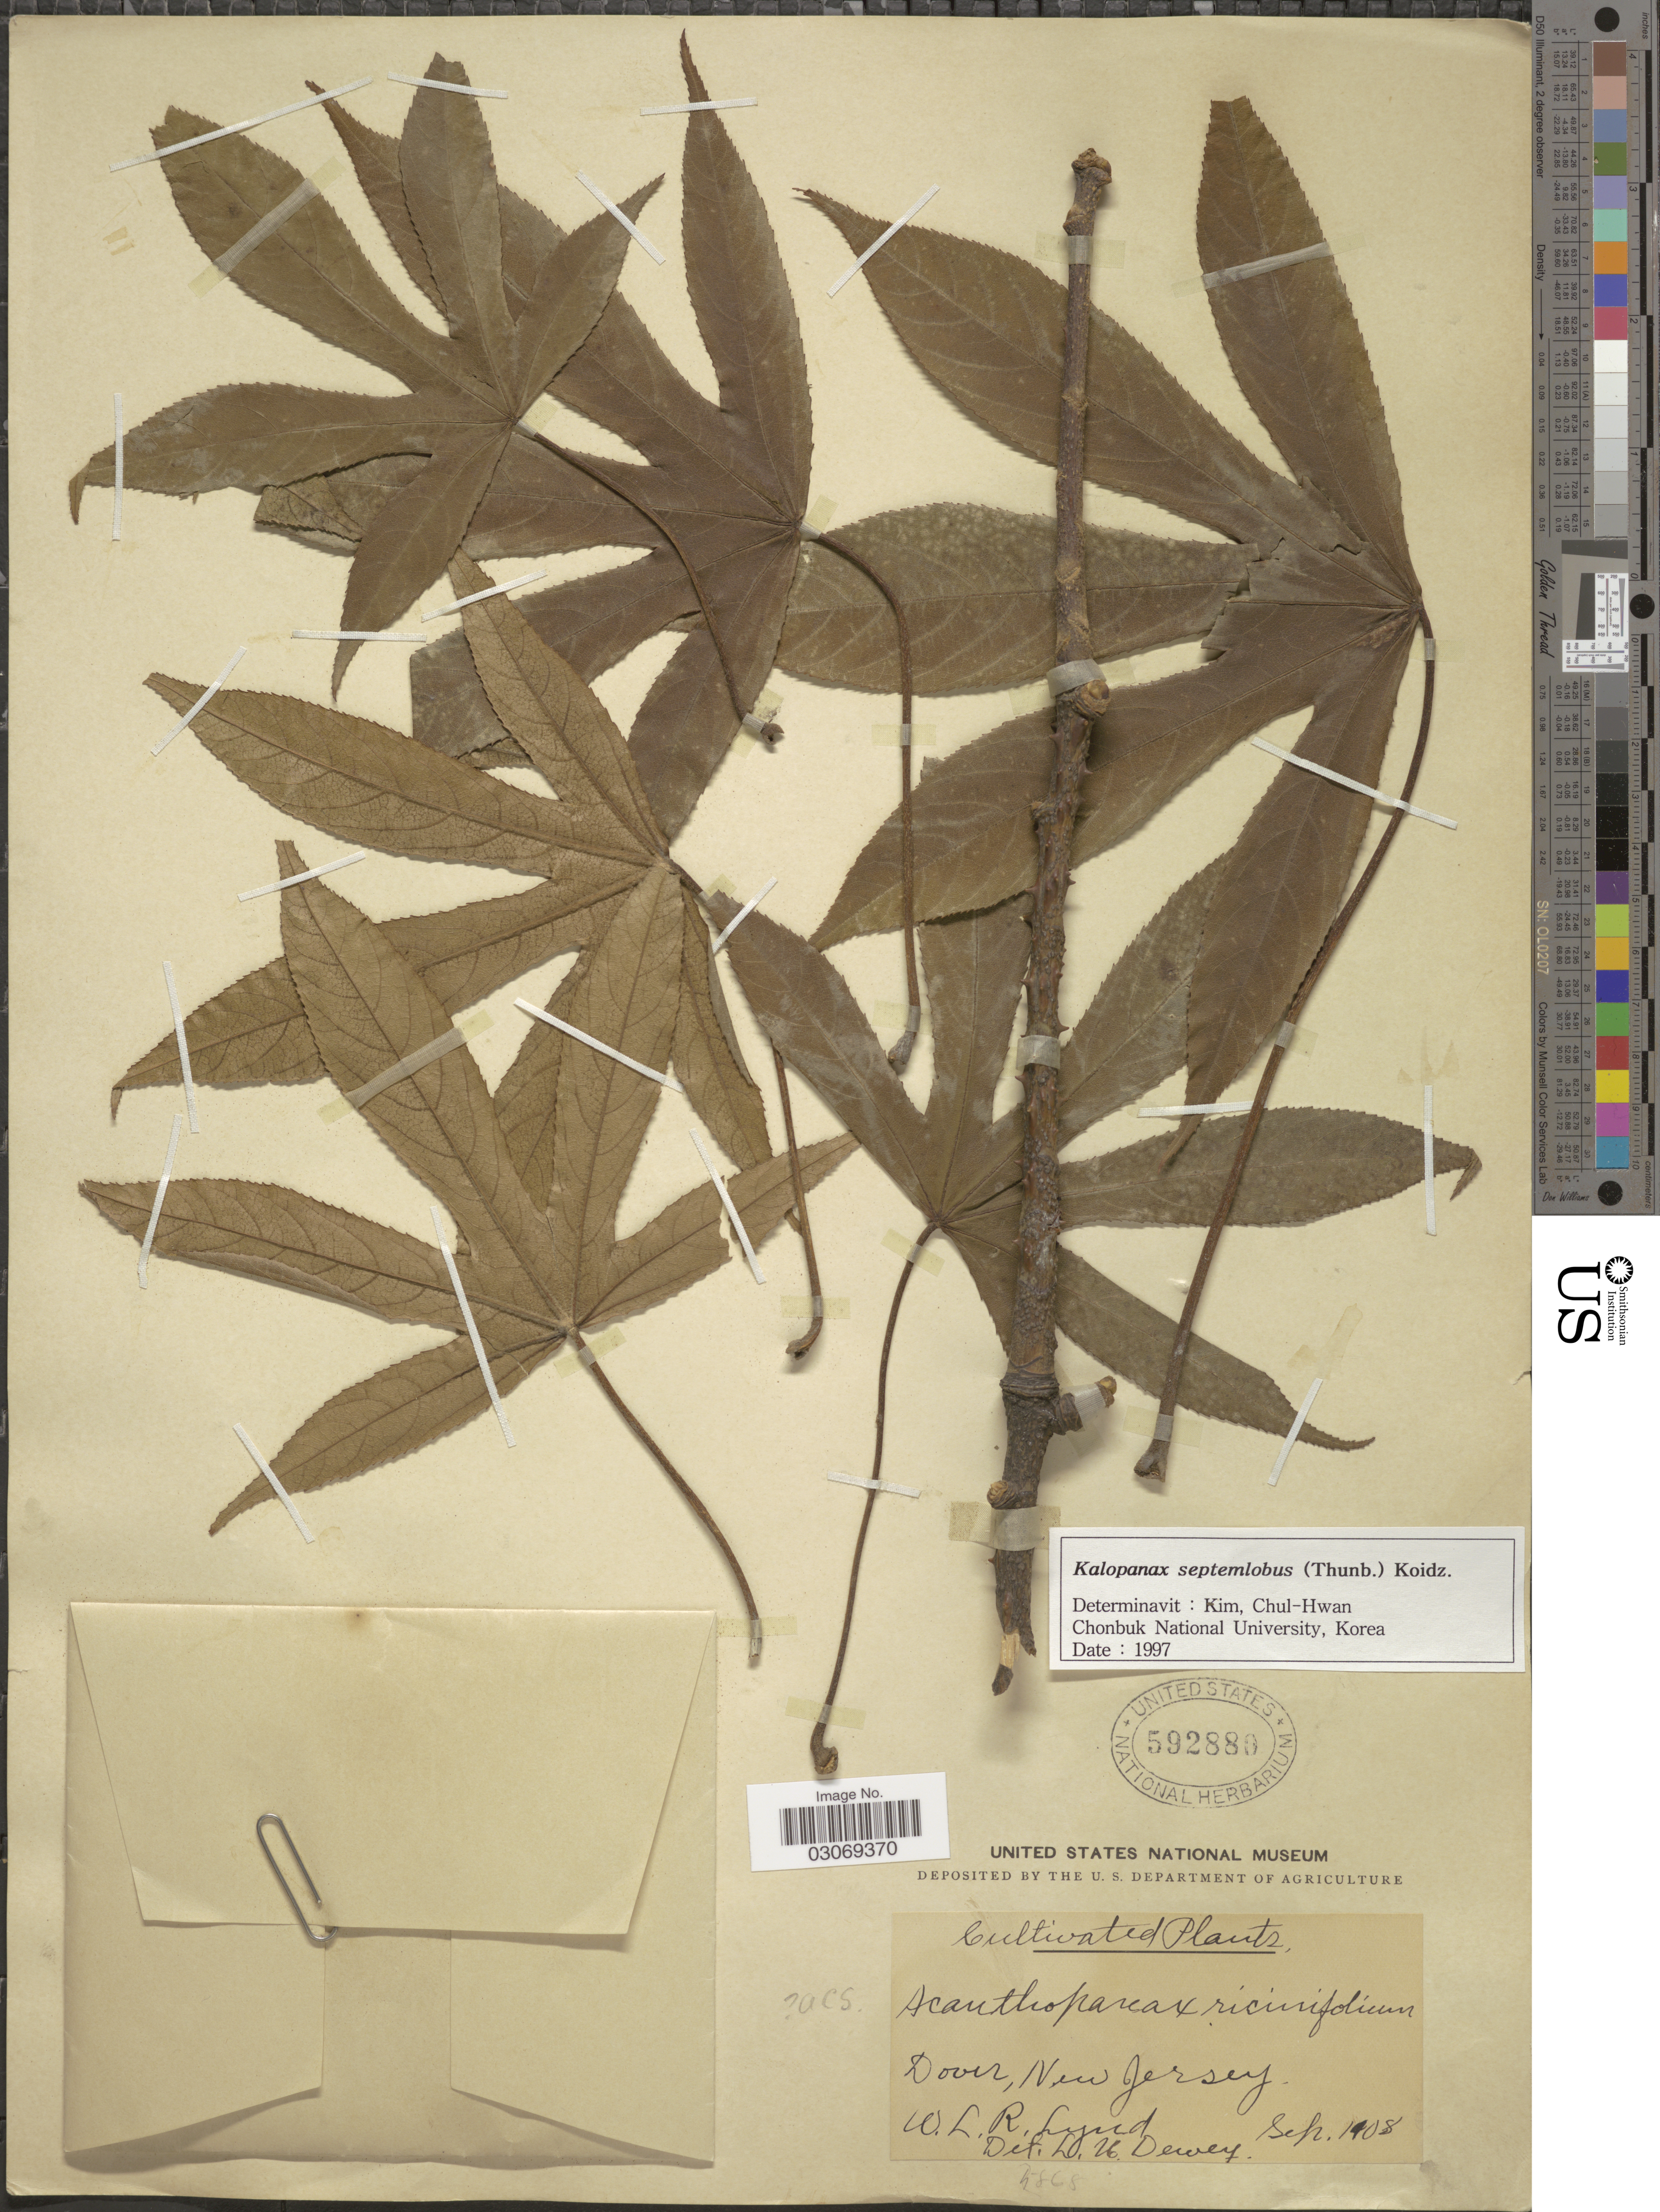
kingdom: Plantae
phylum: Tracheophyta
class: Magnoliopsida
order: Apiales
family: Araliaceae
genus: Kalopanax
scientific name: Kalopanax septemlobus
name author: (Thunb.) Koidz.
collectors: W. Lynd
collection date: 1908-09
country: United States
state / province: New Jersey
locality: Dover.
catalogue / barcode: US 592880